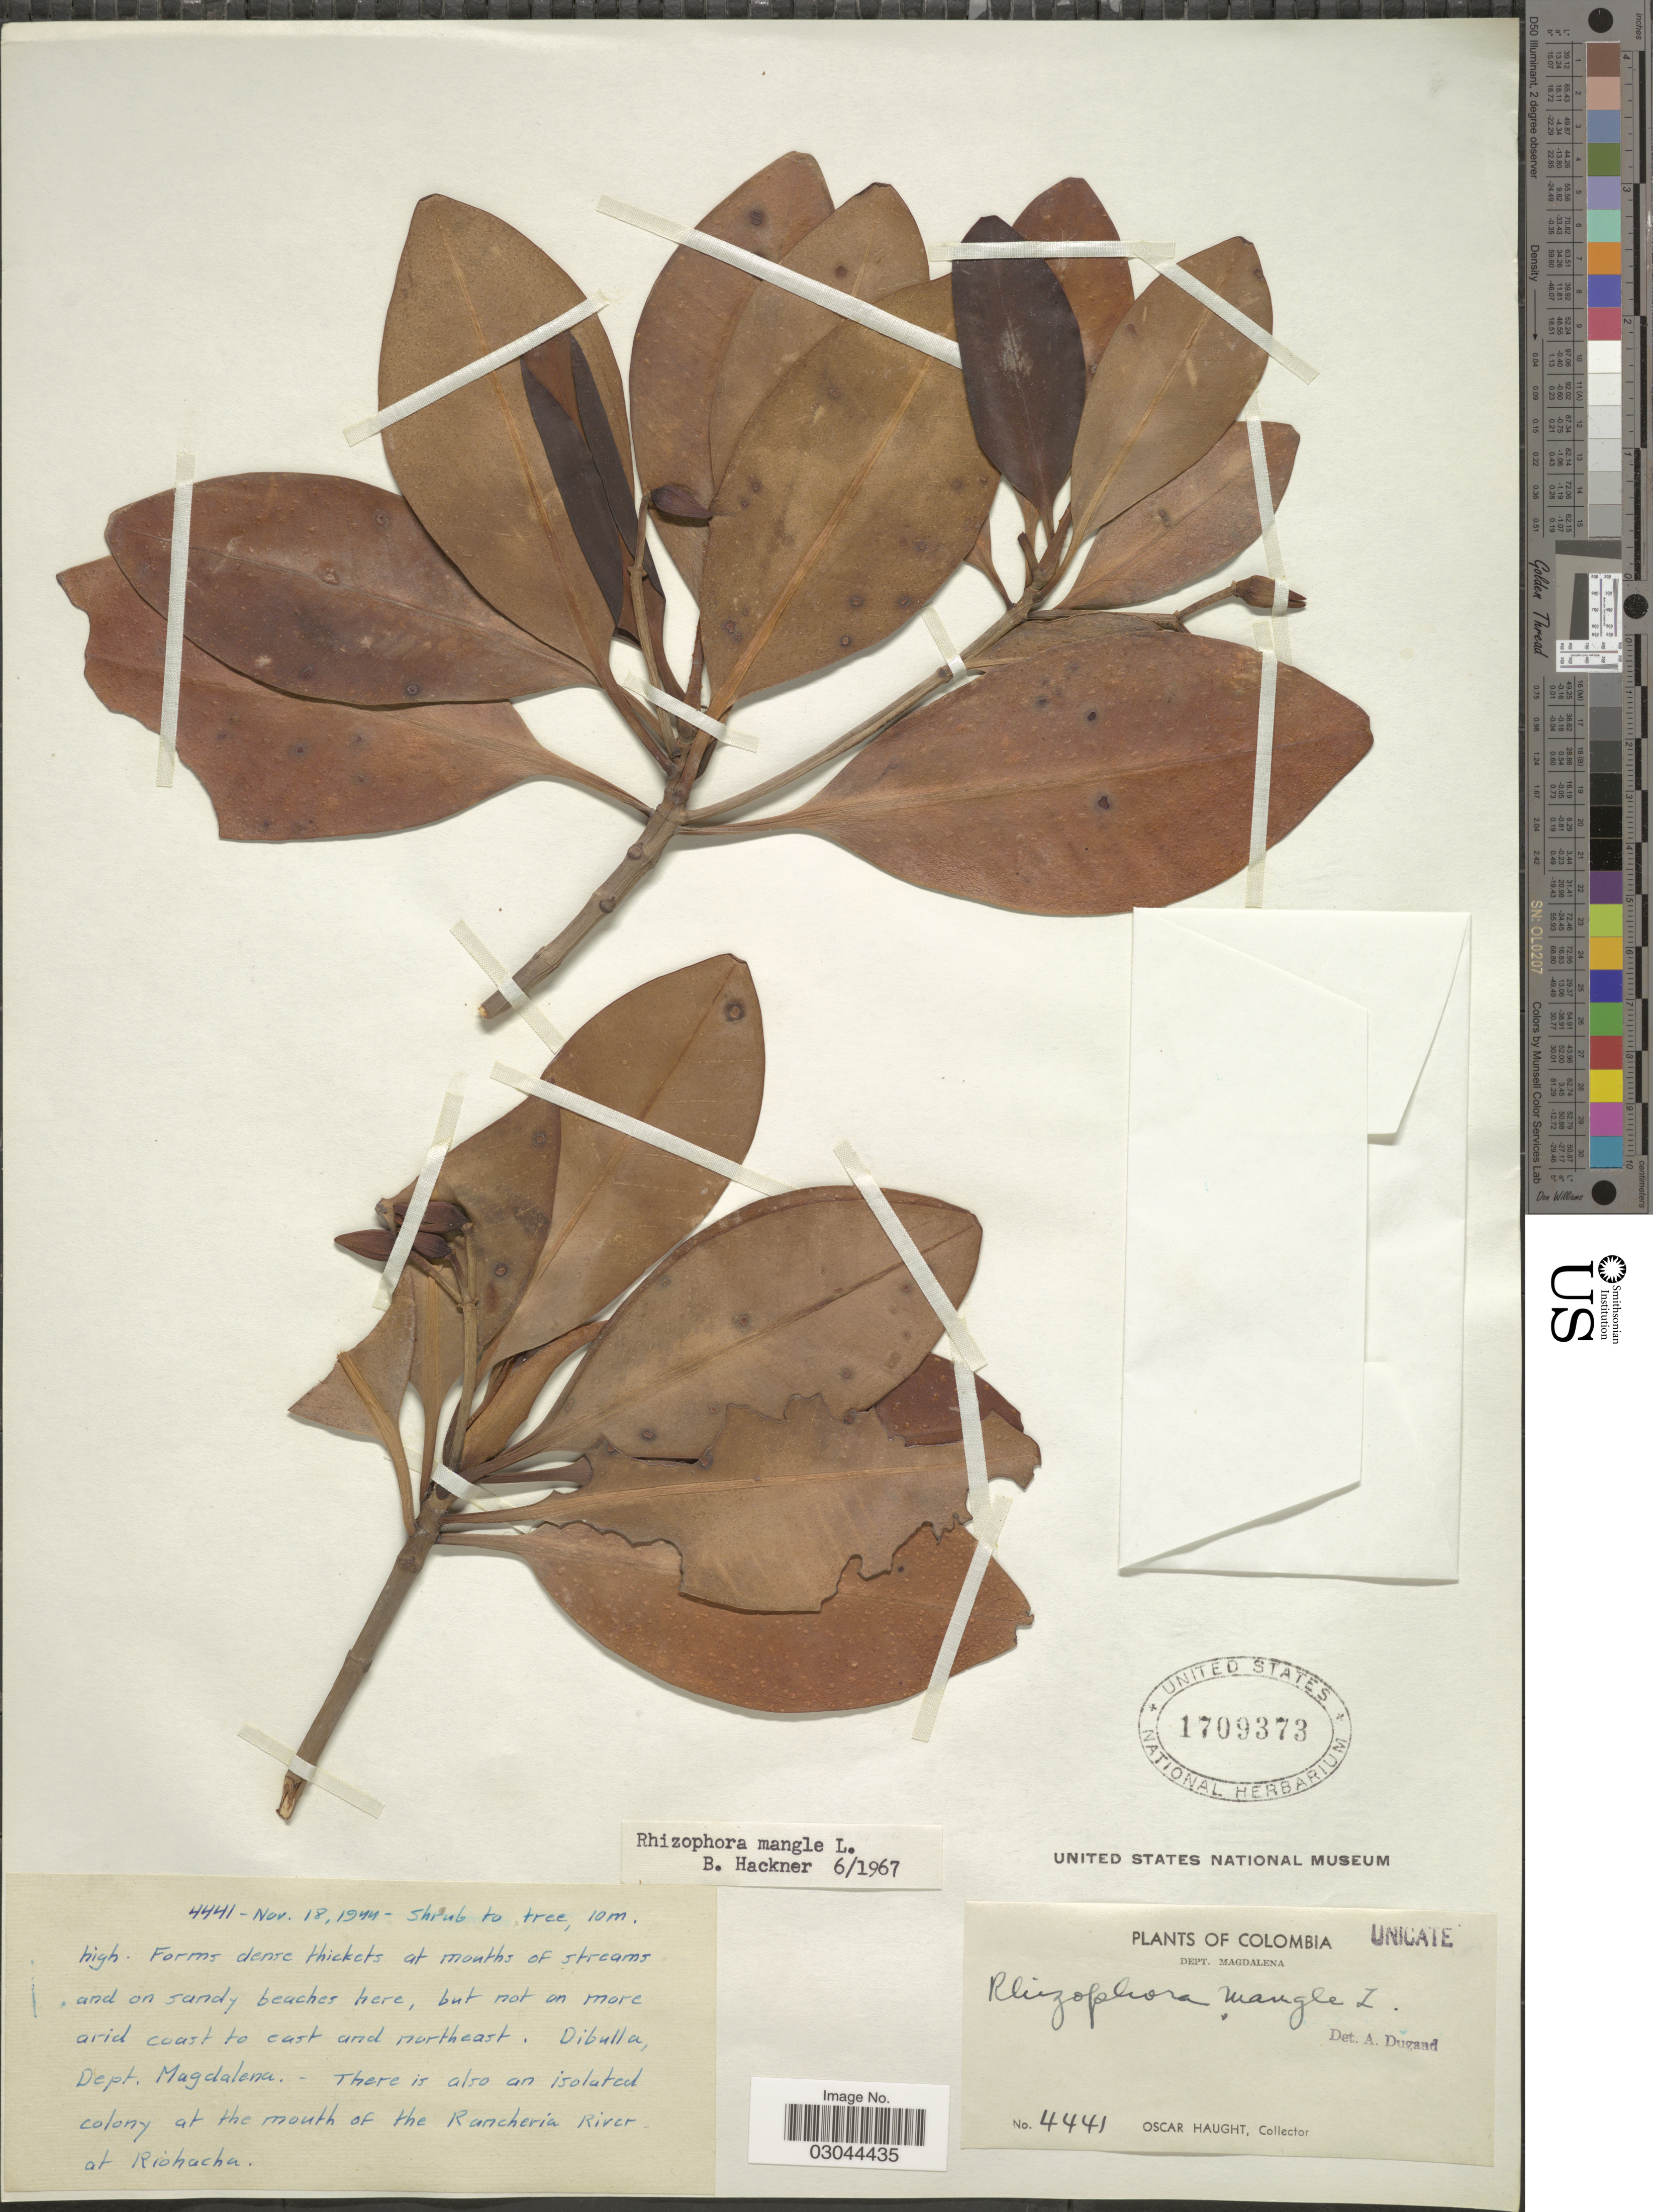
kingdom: Plantae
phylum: Tracheophyta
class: Magnoliopsida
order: Malpighiales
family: Rhizophoraceae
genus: Rhizophora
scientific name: Rhizophora mangle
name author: L.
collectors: O. L. Haught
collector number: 4441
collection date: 1944-11-18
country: Colombia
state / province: Magdalena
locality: Dibulla, Dept. Magdalena. There is also an isolated colony at the mouth of the Rancheria River at Riohacha.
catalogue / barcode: US 1709373